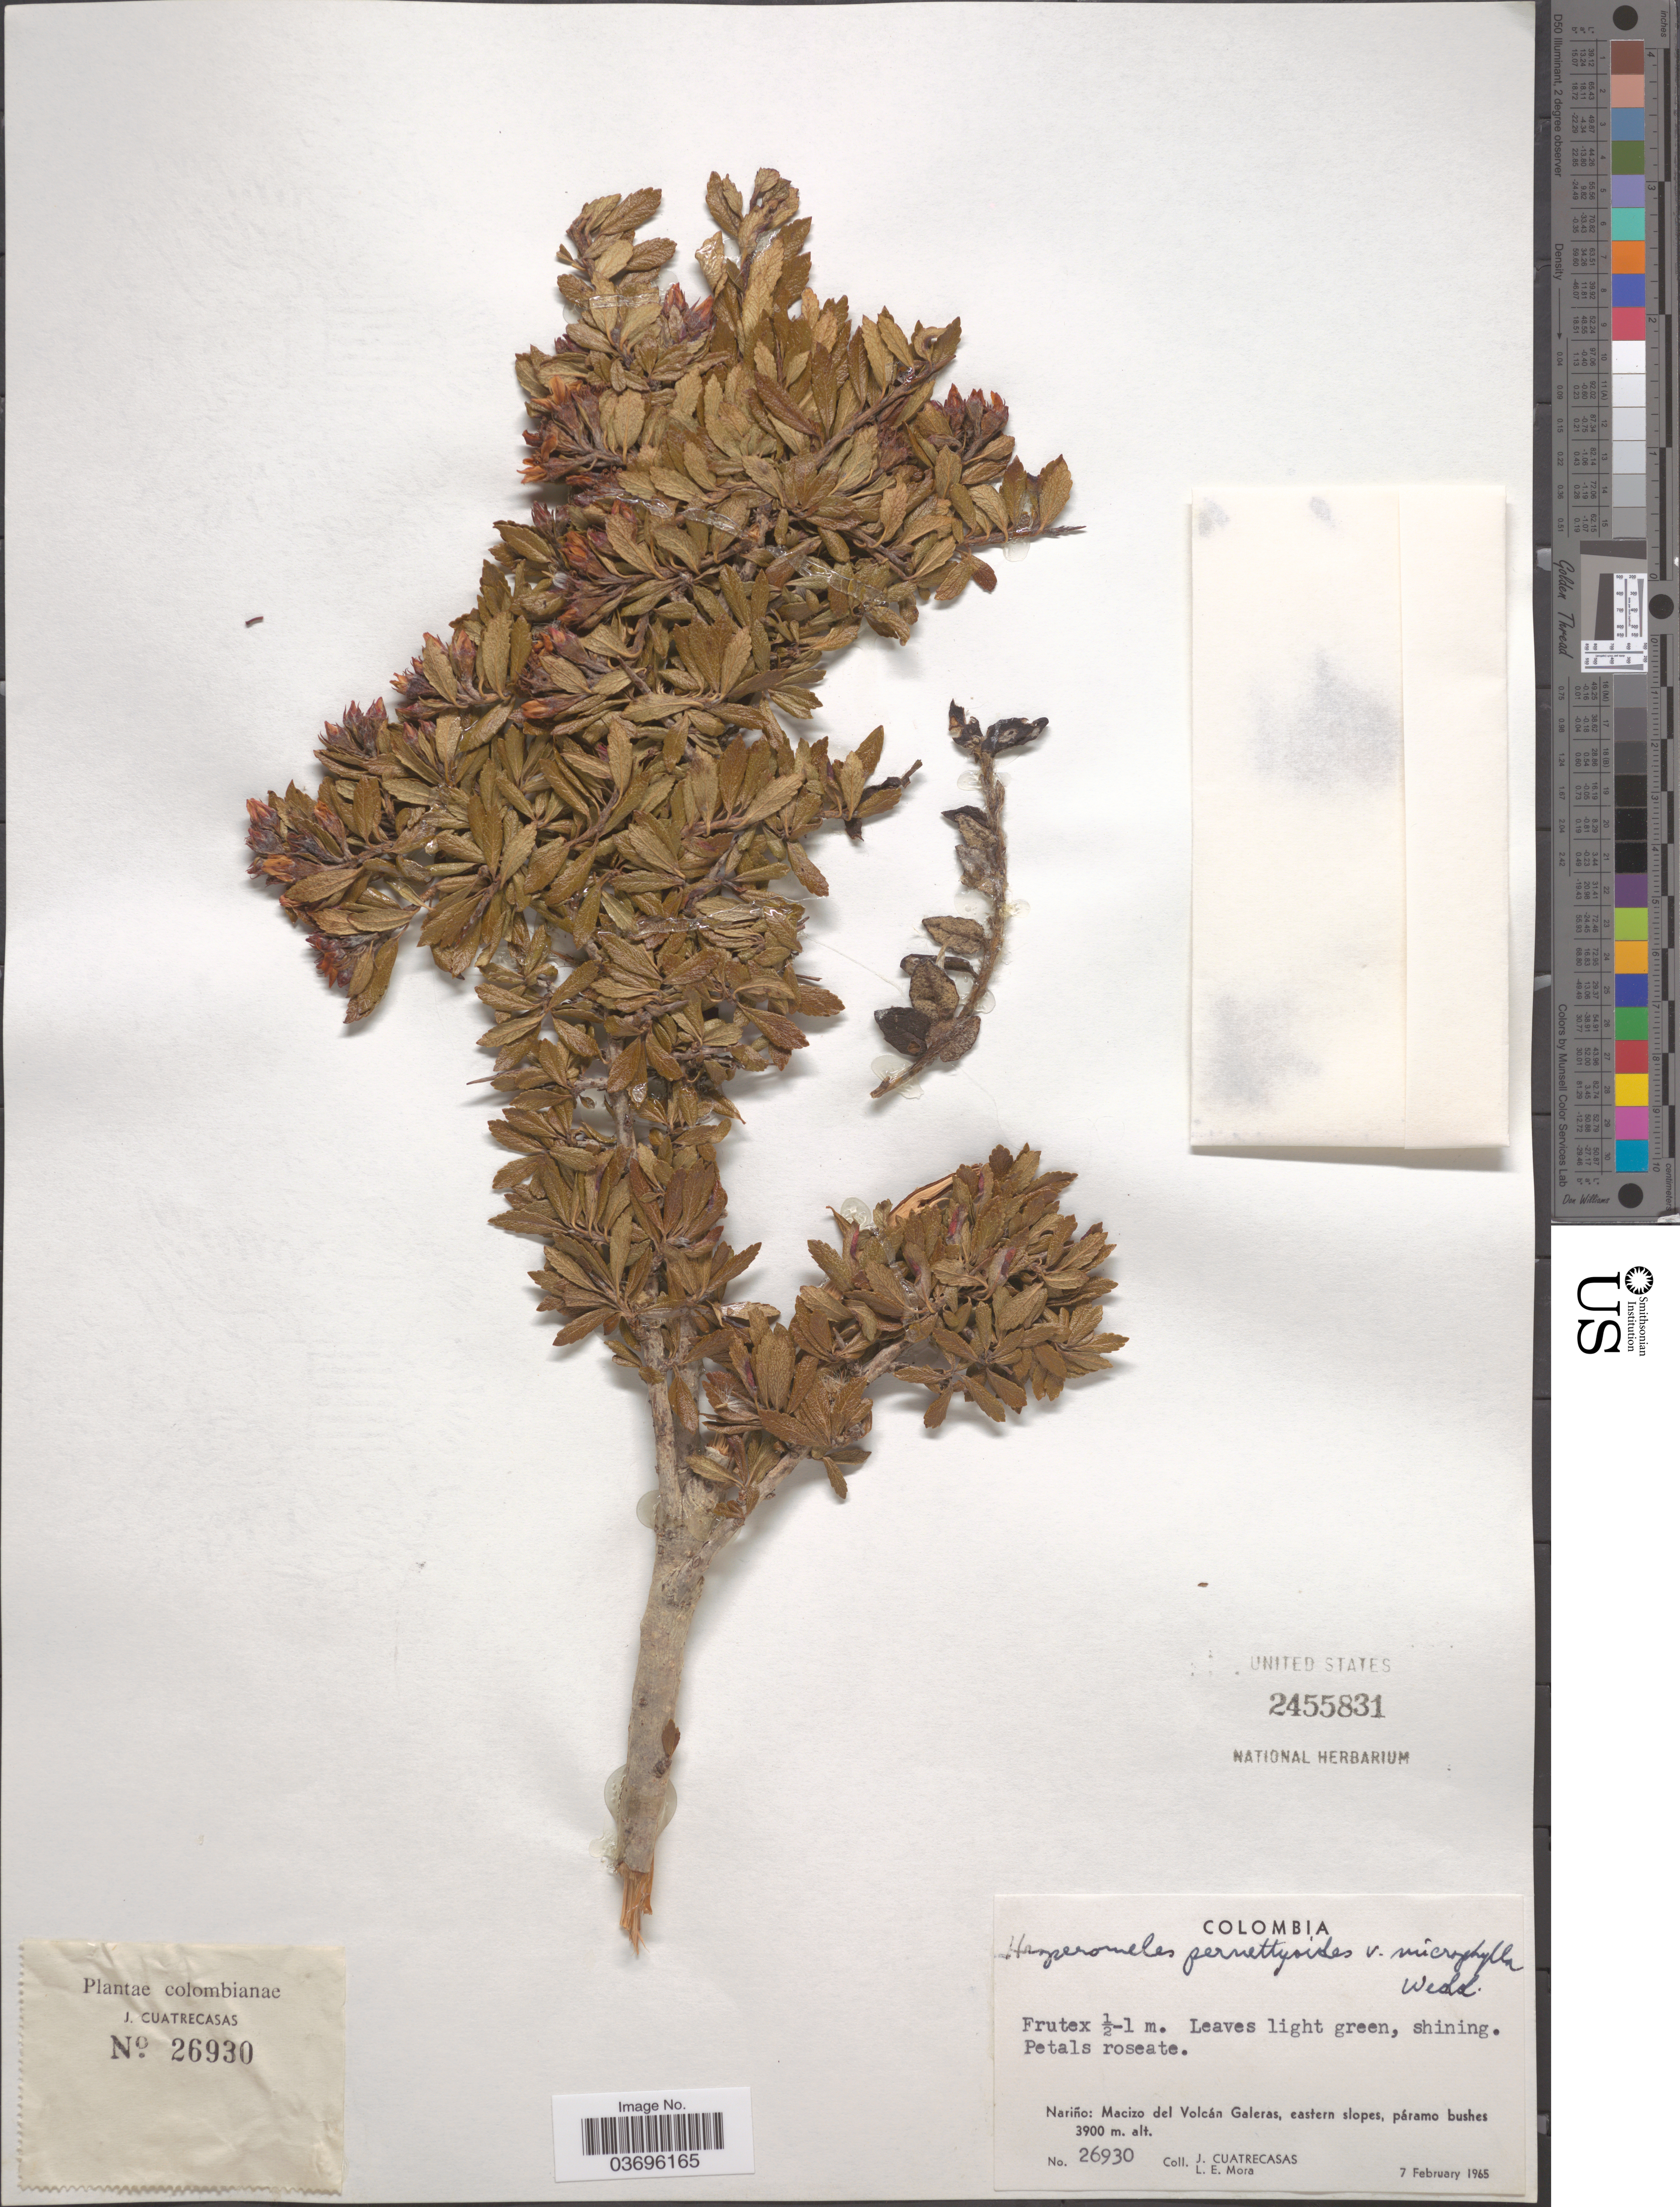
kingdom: Plantae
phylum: Tracheophyta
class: Magnoliopsida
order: Rosales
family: Rosaceae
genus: Hesperomeles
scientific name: Hesperomeles pernettyoides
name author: Wedd.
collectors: J. Cuatrecasas & L. Mora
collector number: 26930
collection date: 1965-02-07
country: Colombia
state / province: Nariño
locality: Macizo del Volcán Galeras, eastern slopes.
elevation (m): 3900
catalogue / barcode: US 2455831